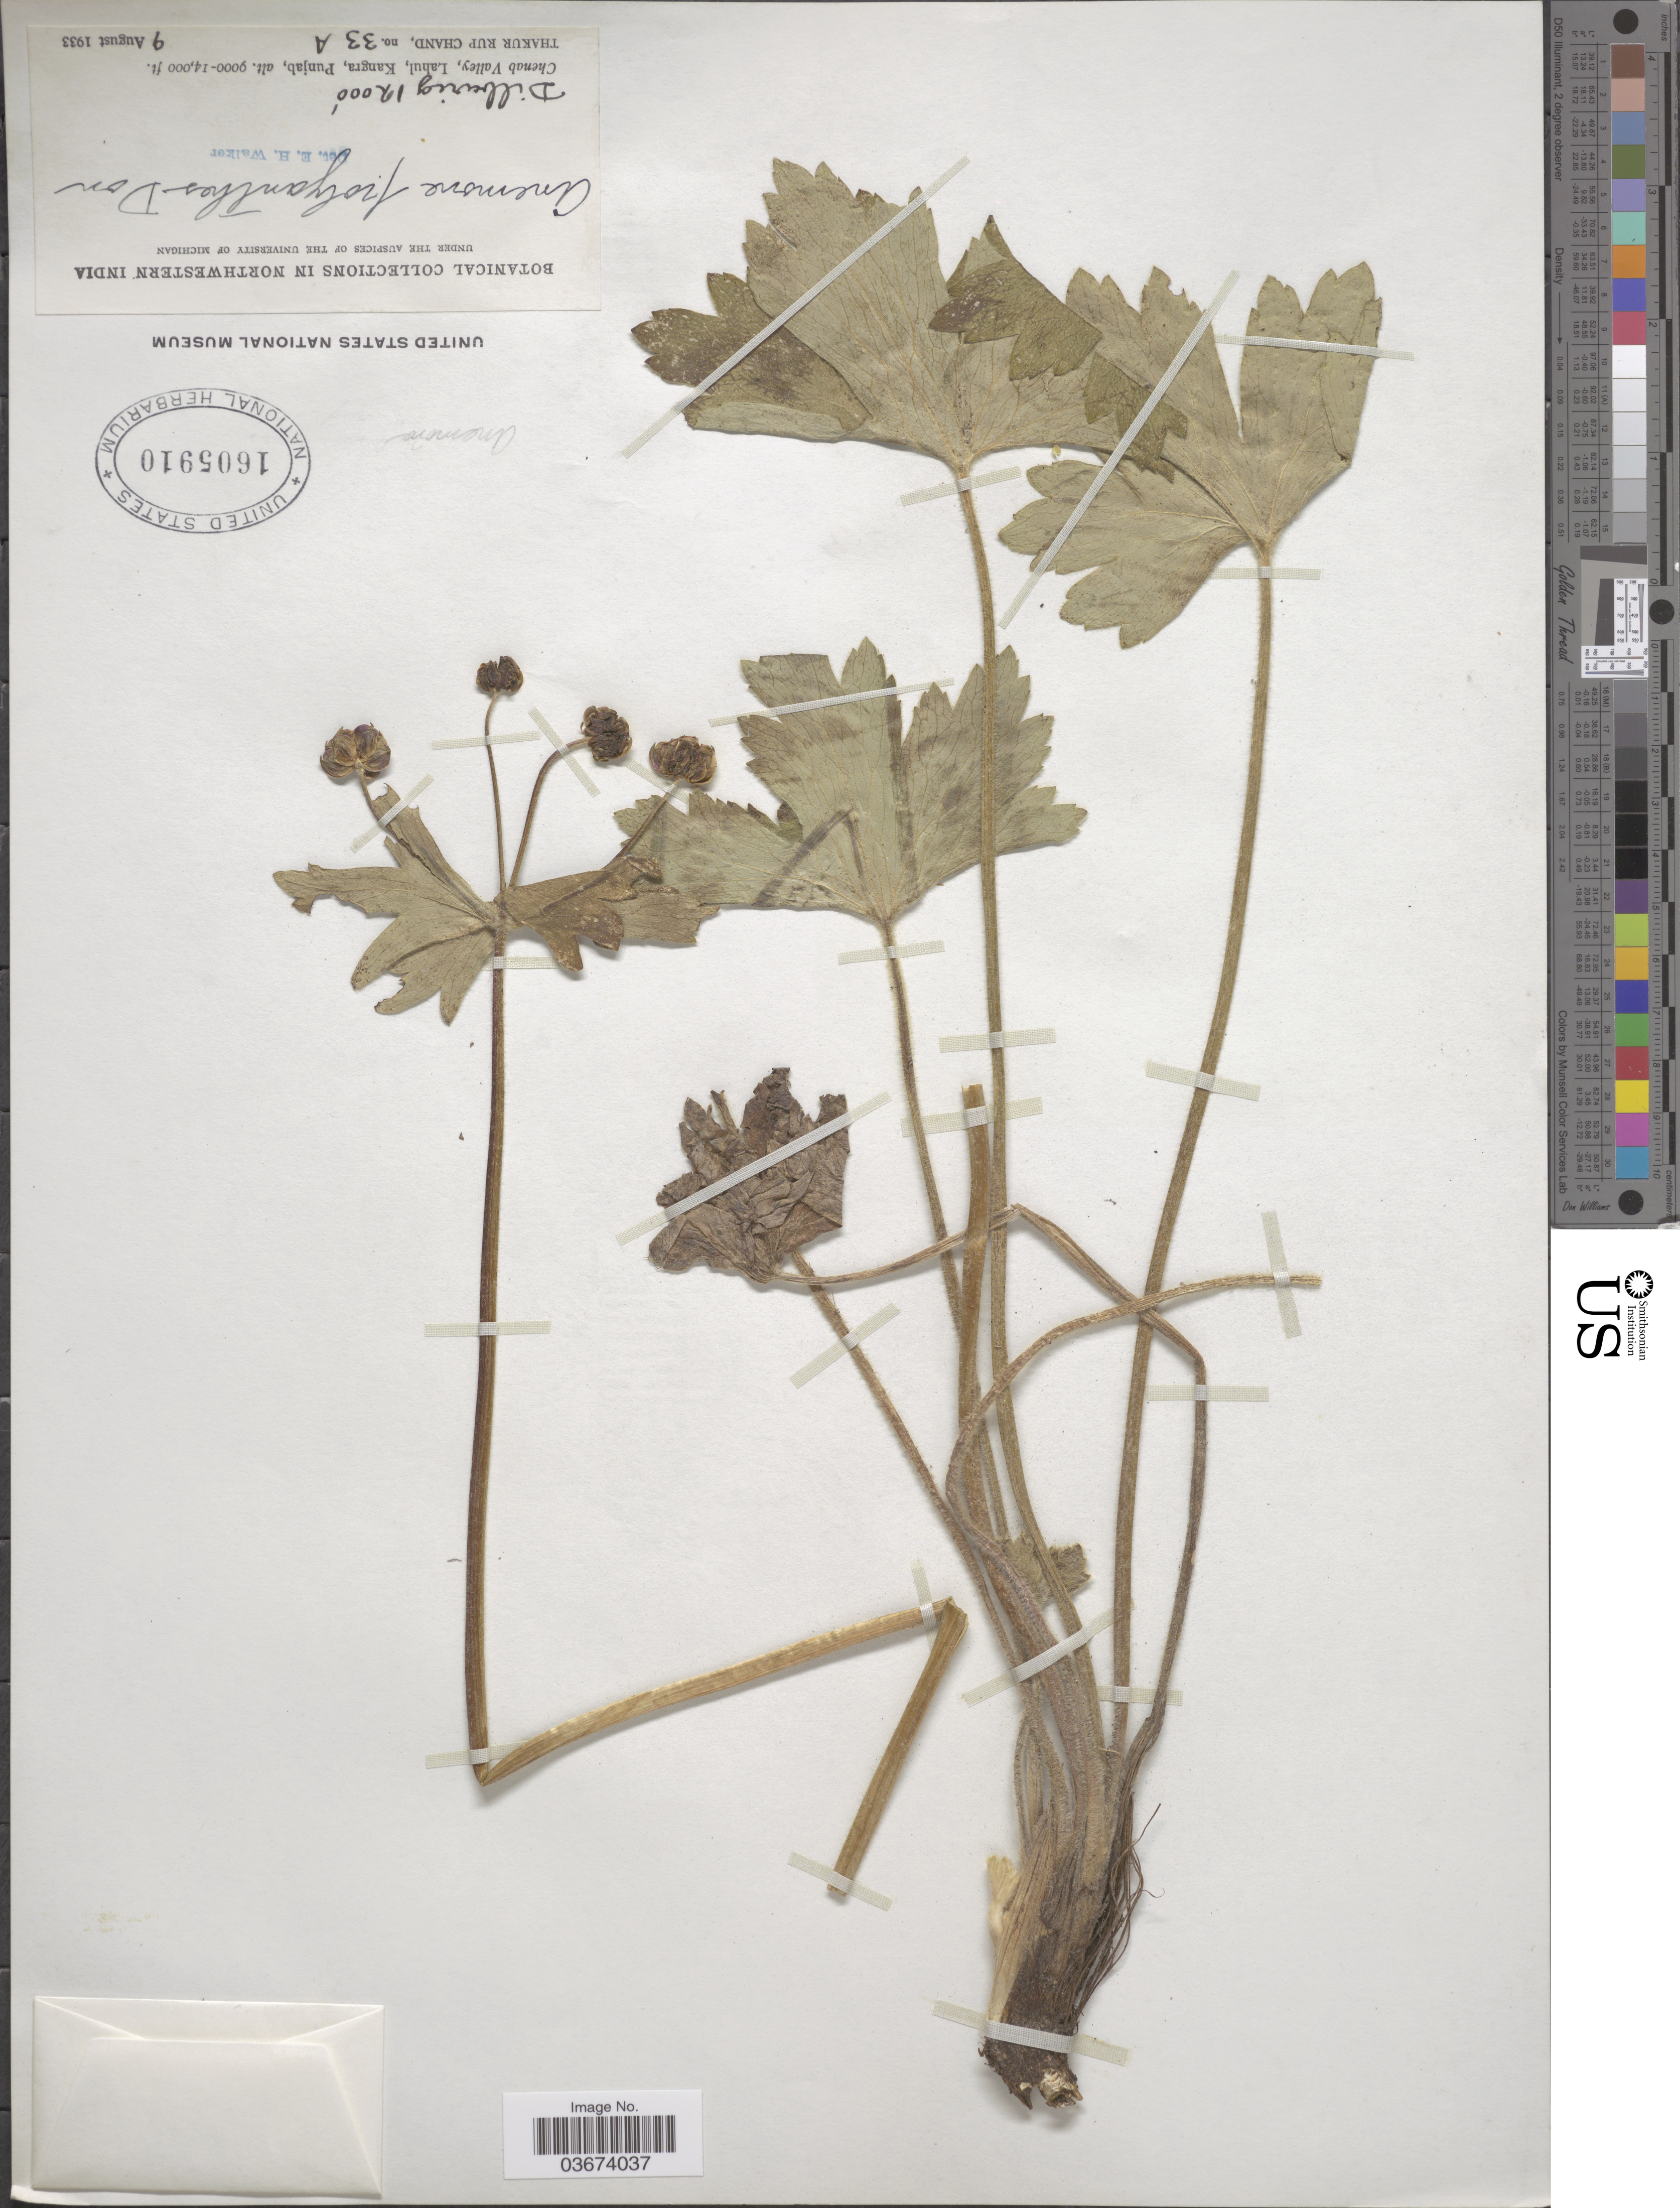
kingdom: Plantae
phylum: Tracheophyta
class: Magnoliopsida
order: Ranunculales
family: Ranunculaceae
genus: Anemone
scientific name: Anemone polyanthes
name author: D. Don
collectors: T. R. Chand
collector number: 33 A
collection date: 1933-08-09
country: India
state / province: Punjab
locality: Northwestern India. Dilburig. Chenab Valley, Lahul, Kangra.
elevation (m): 2743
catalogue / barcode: US 1605910